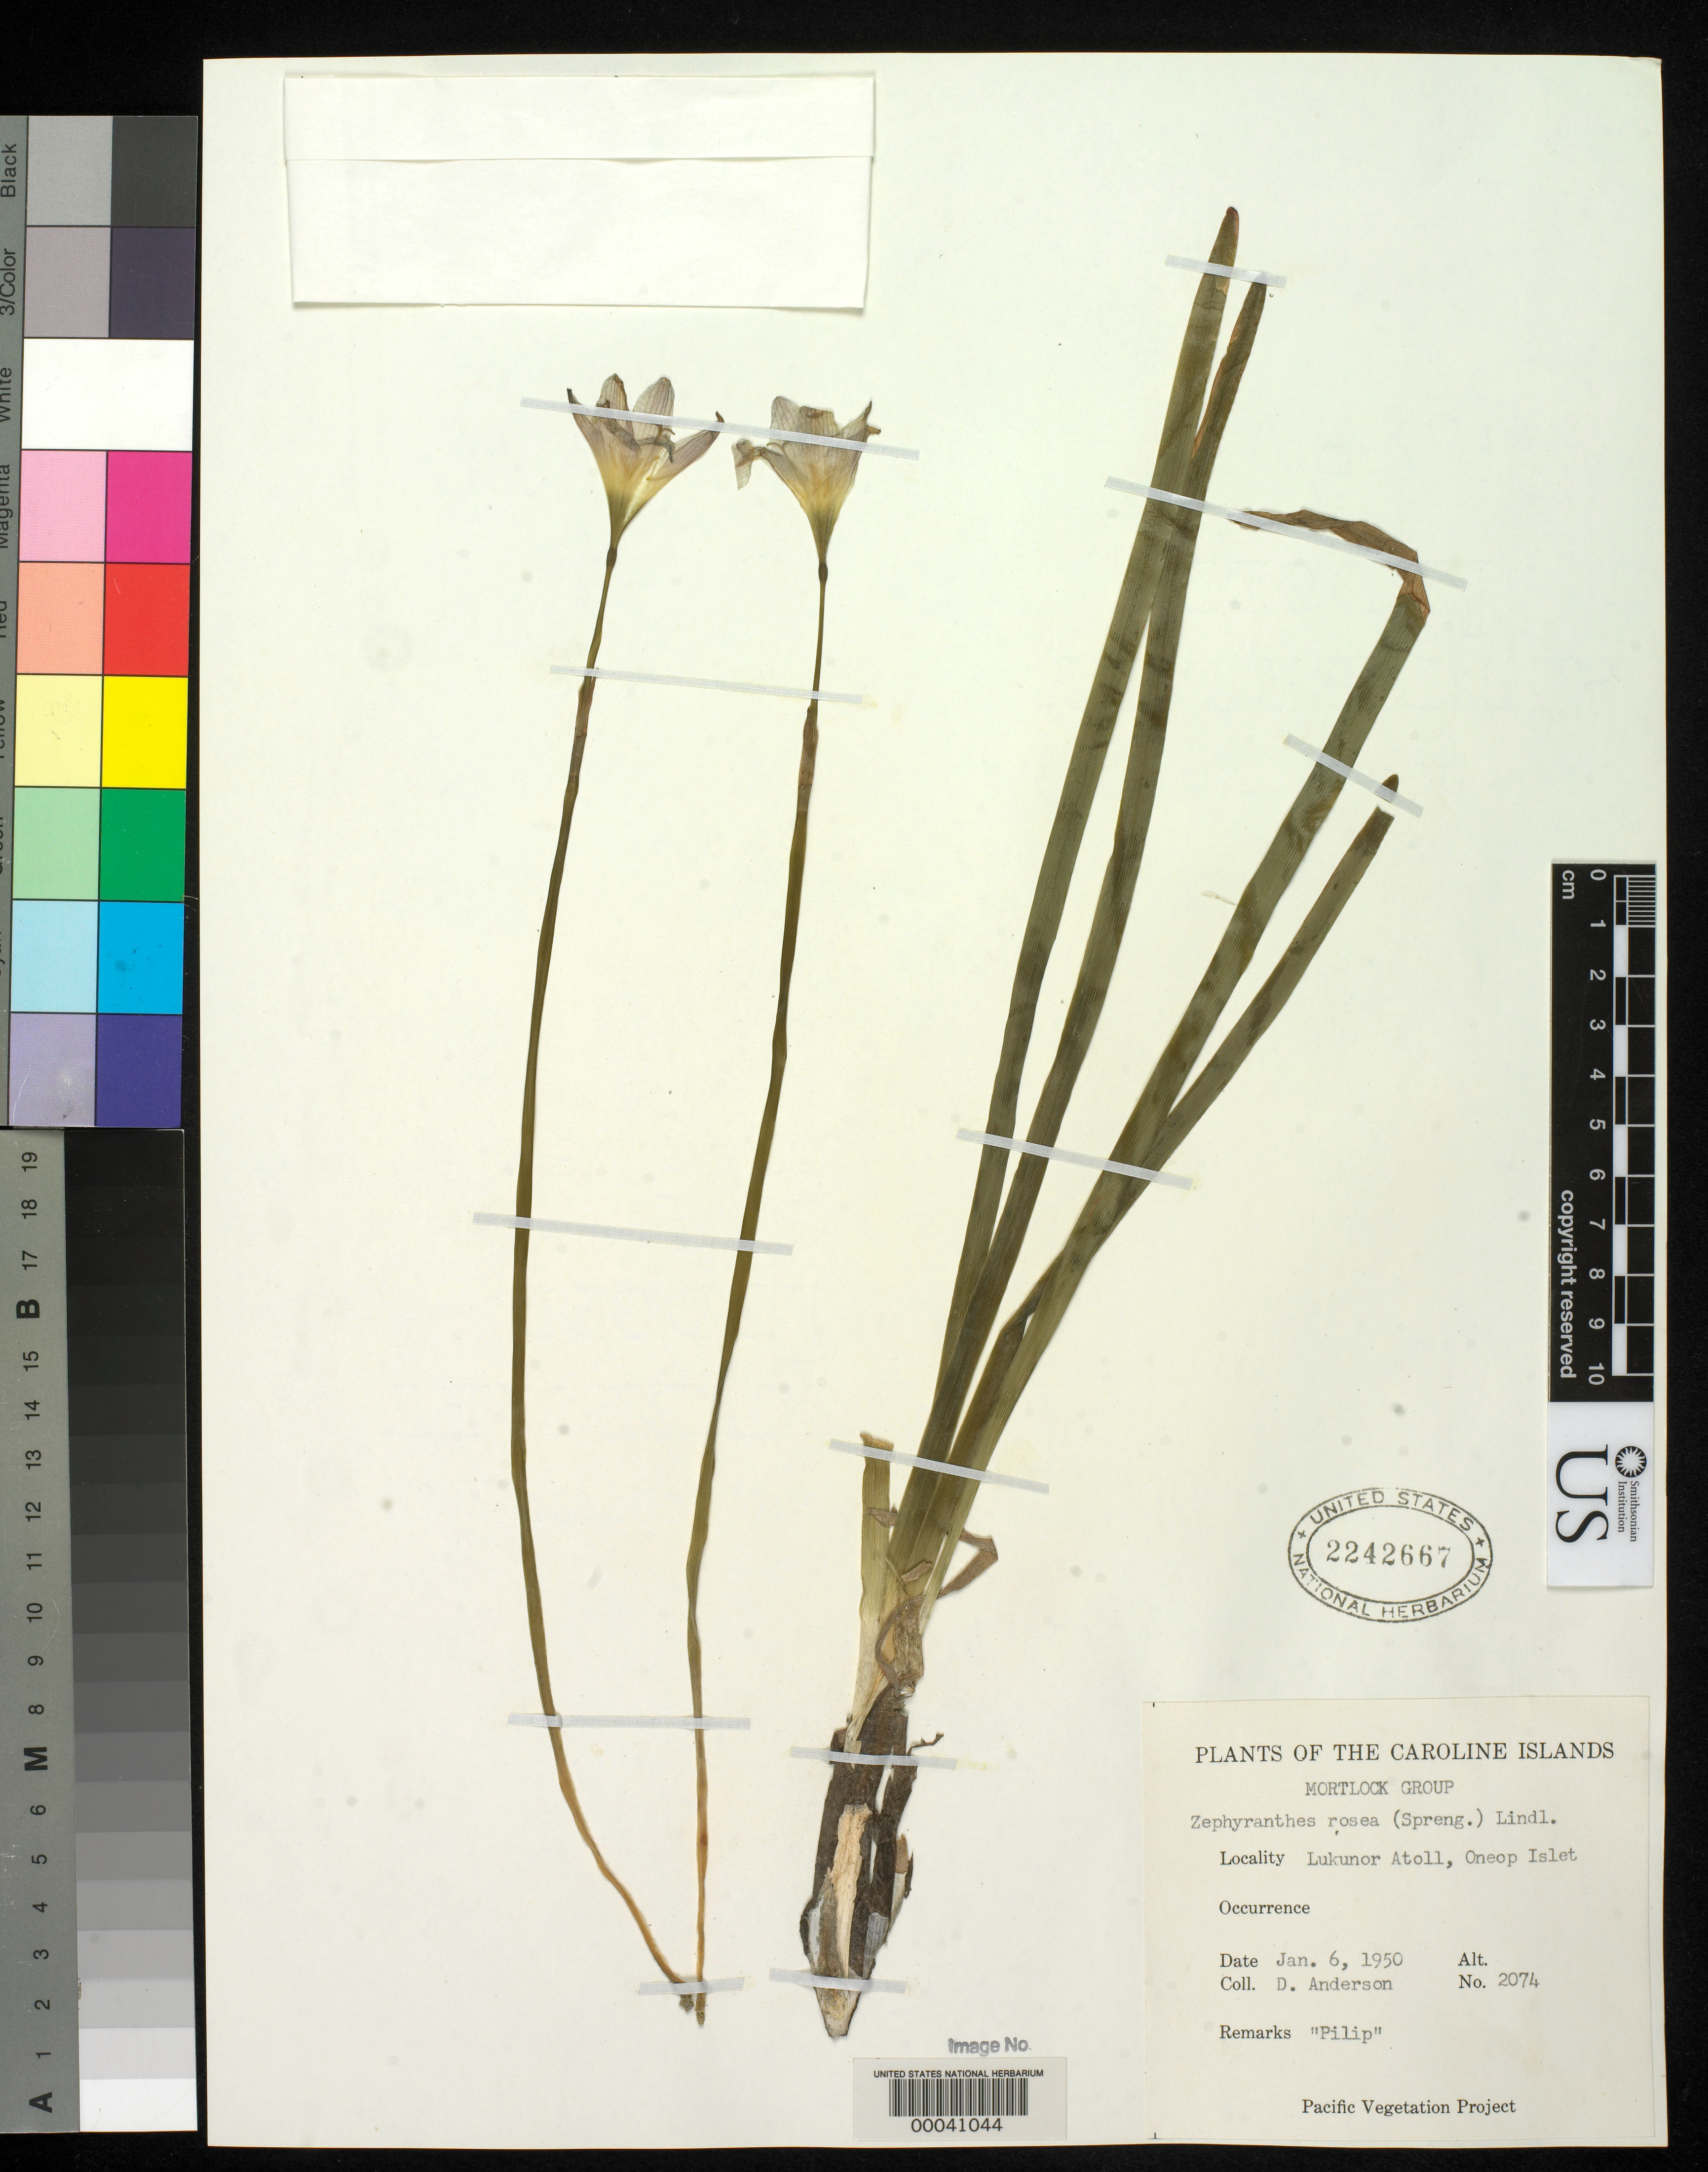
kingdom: Plantae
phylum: Tracheophyta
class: Liliopsida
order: Asparagales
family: Amaryllidaceae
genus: Zephyranthes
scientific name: Zephyranthes rosea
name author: Lindl.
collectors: D. Anderson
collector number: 2074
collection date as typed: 06 Jan 1950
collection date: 1950-01-06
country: Micronesia, Federated States of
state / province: Truk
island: Lukunor Atoll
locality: Oneop Islet, Lukunor Atoll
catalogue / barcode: US 2242667